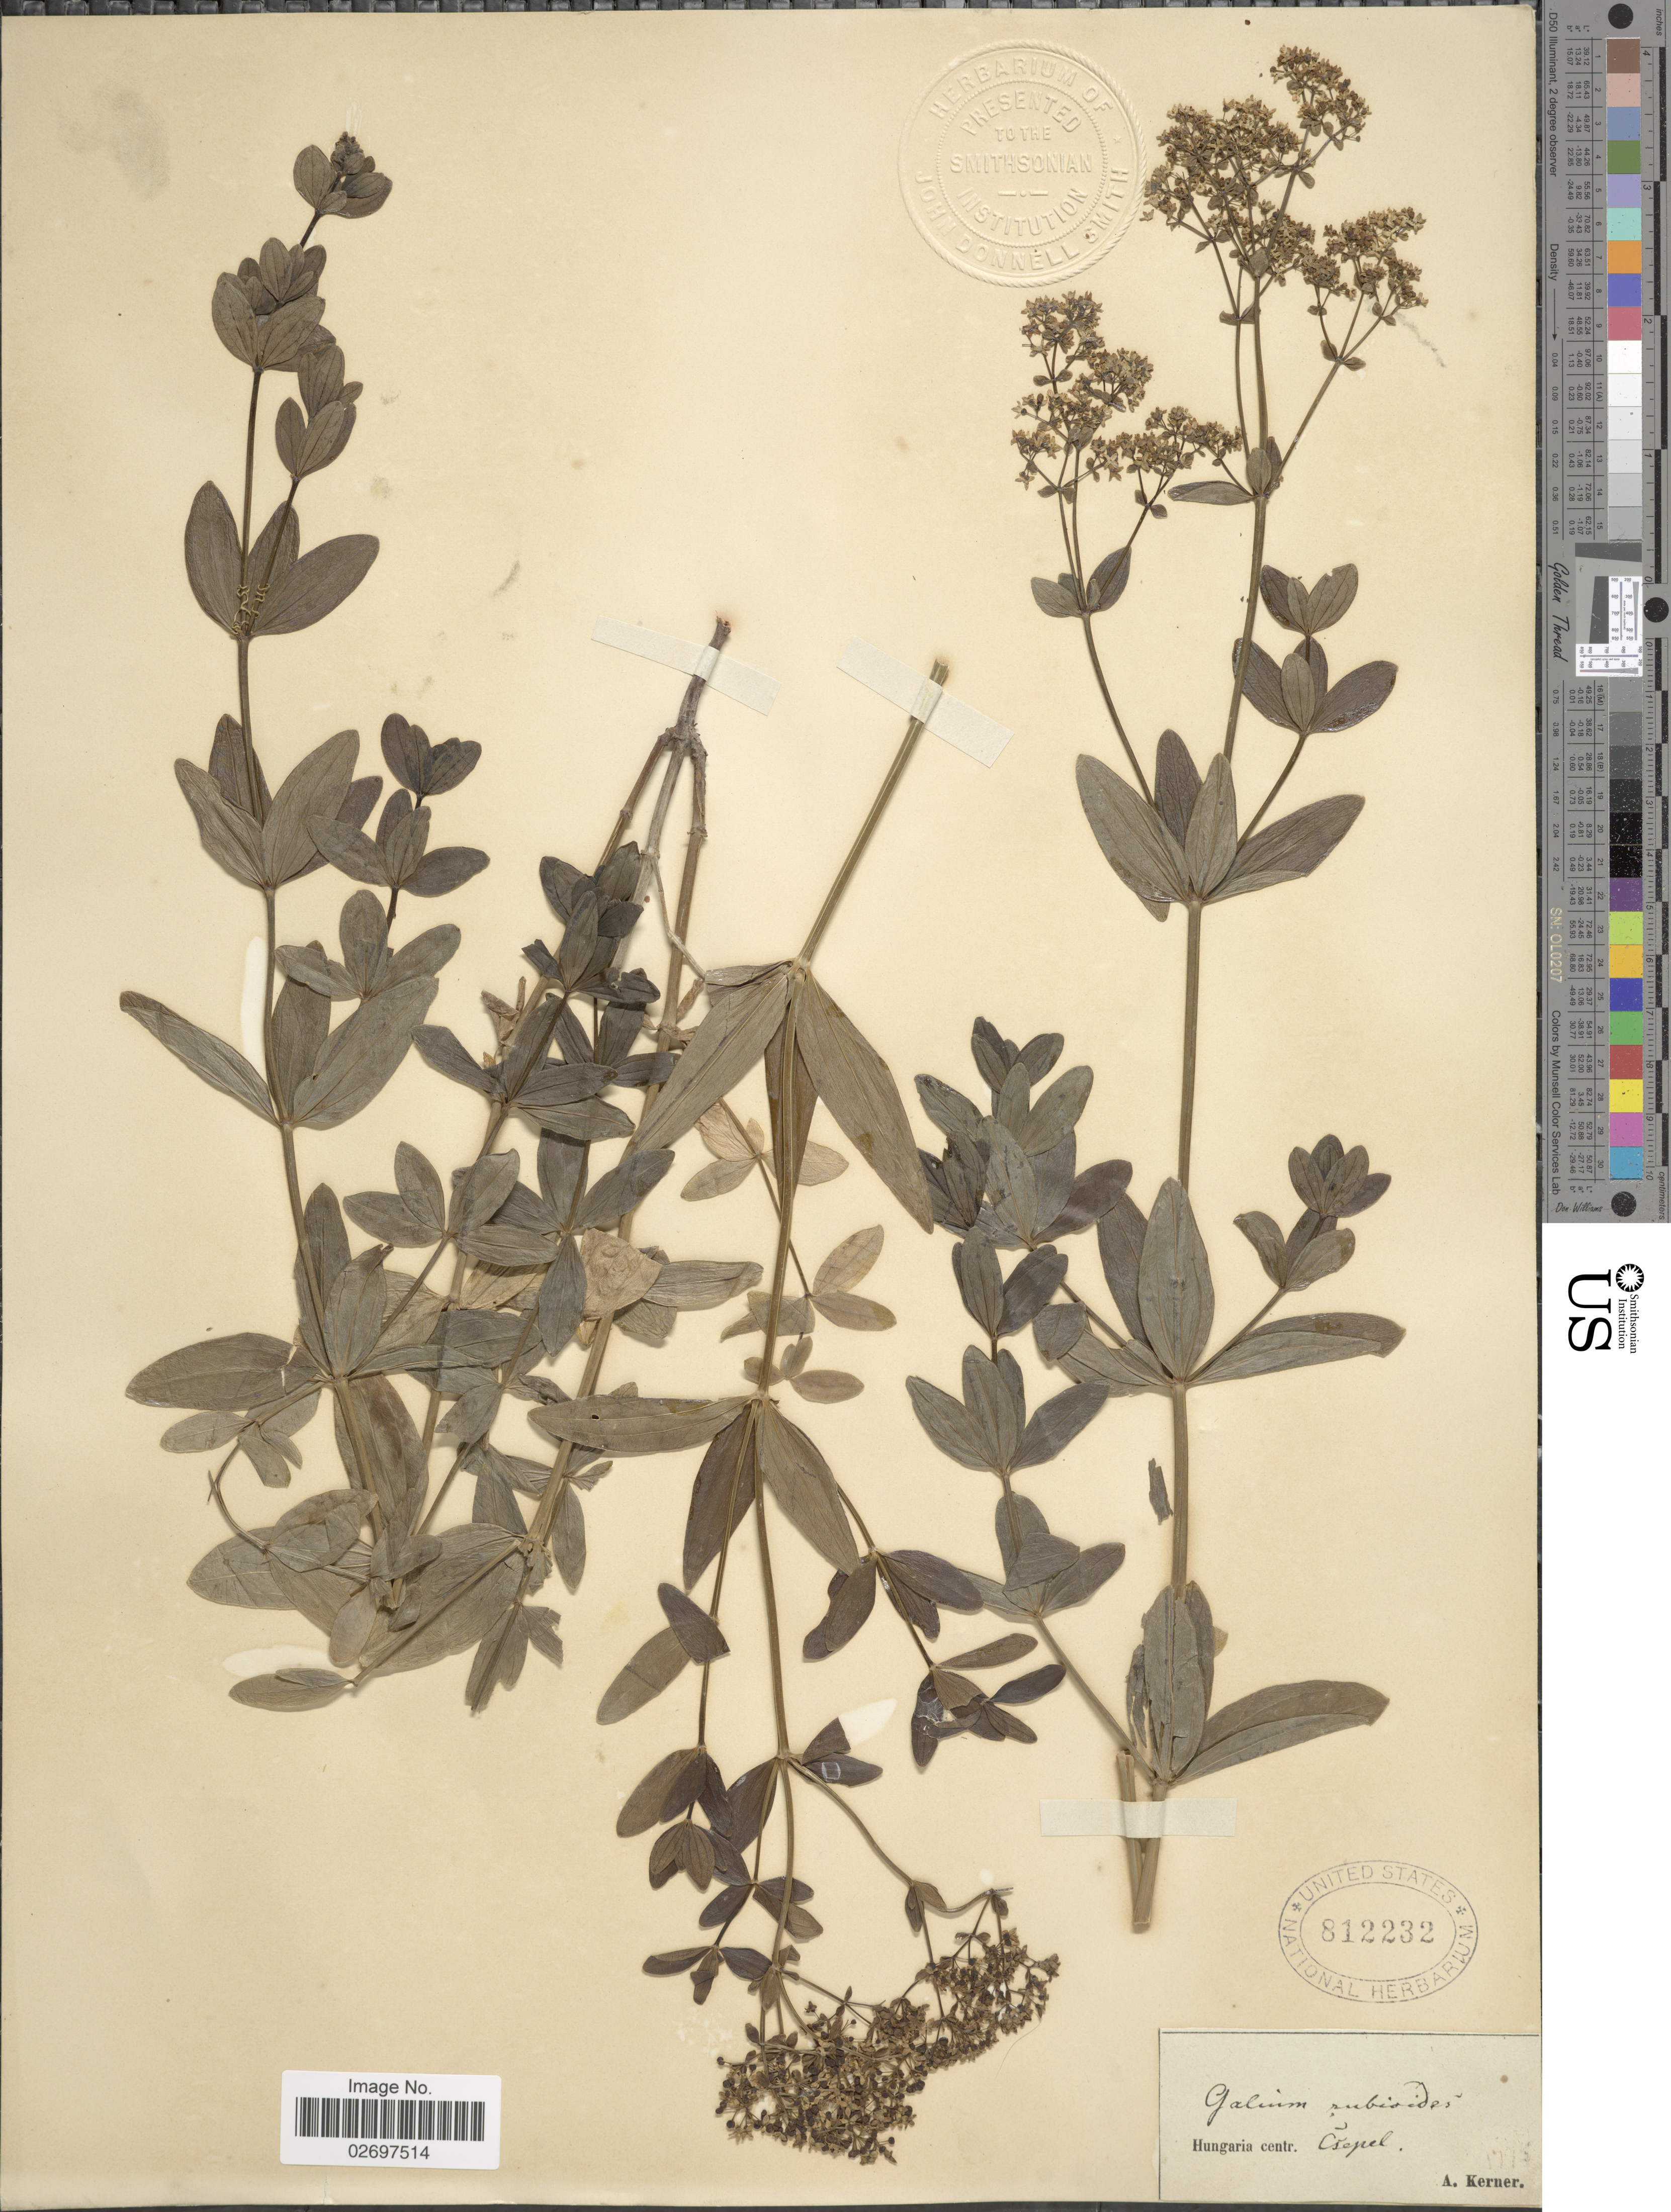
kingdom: Plantae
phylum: Tracheophyta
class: Magnoliopsida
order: Gentianales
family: Rubiaceae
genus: Galium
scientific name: Galium rubioides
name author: L.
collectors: A. Kerner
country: Hungary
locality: Hungaria centr.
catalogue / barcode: US 812232